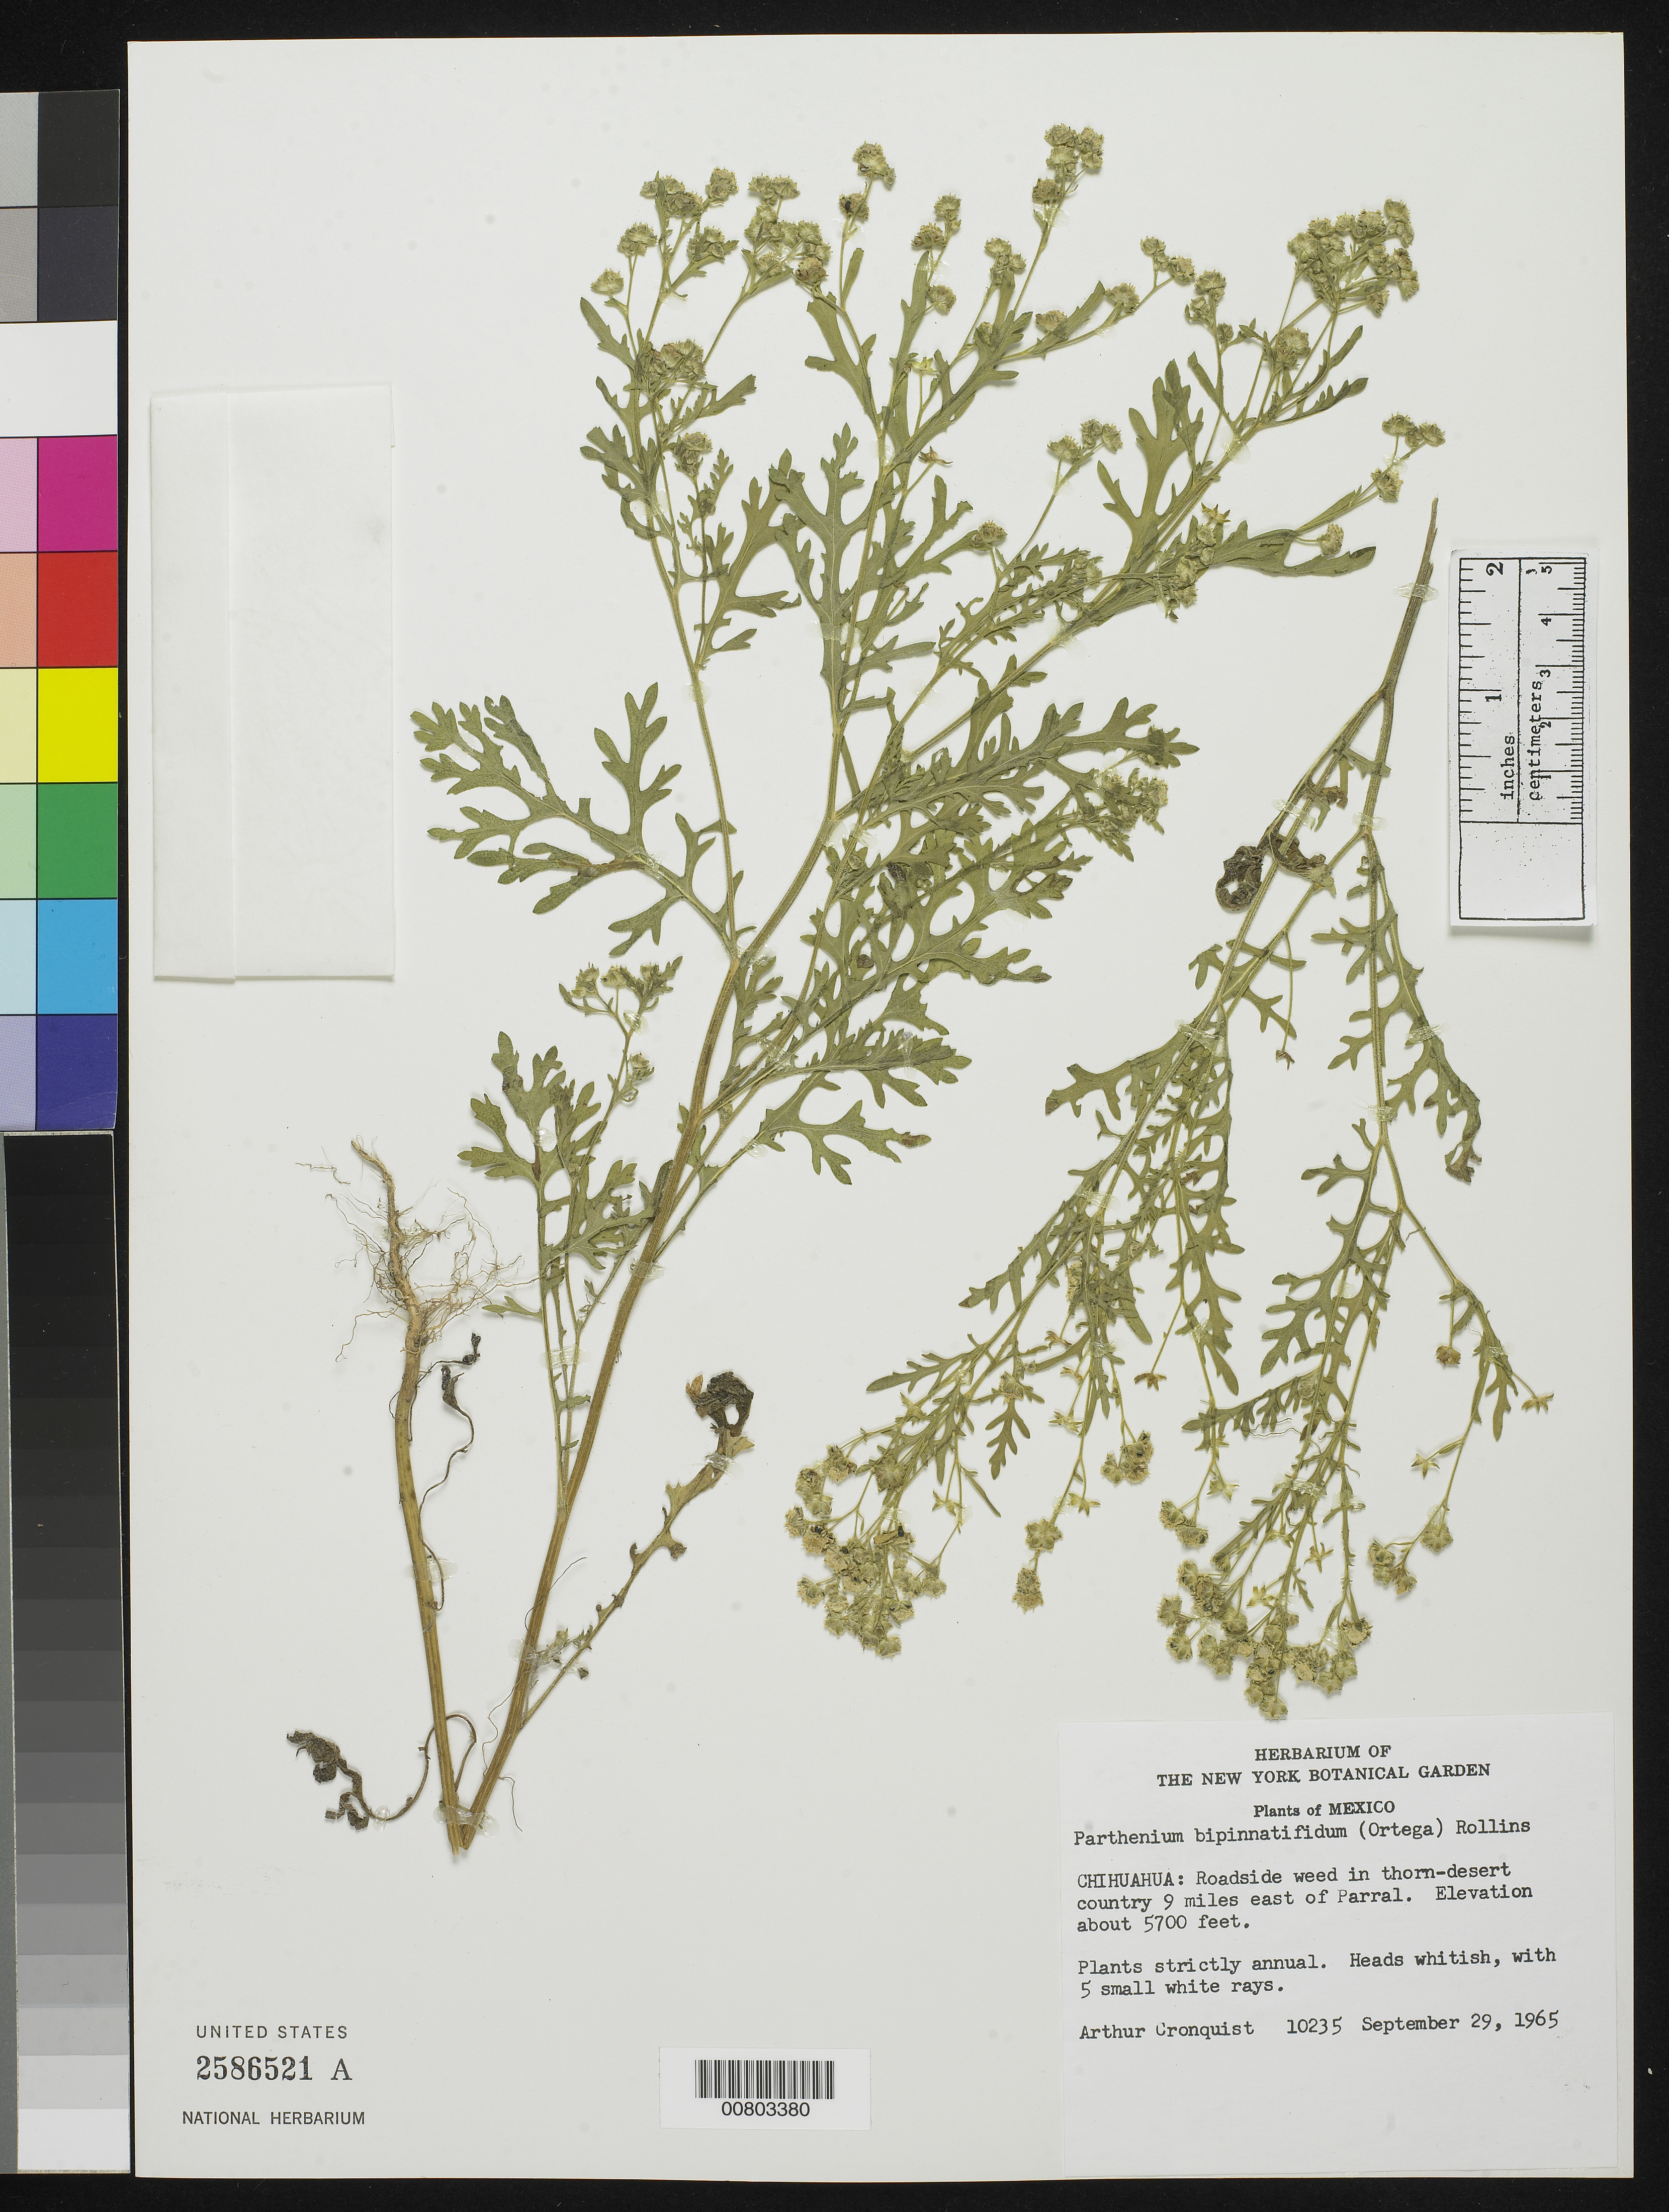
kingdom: Plantae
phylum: Tracheophyta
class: Magnoliopsida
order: Asterales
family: Asteraceae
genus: Parthenium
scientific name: Parthenium bipinnatifidum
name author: (Ortega) Rollins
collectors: A. J. Cronquist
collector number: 10235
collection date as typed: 29 Sep 1965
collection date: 1965-09-29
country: Mexico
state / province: Chihuahua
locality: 9 miles east east Parral, Chihuahua.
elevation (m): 1737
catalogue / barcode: US 2586521A